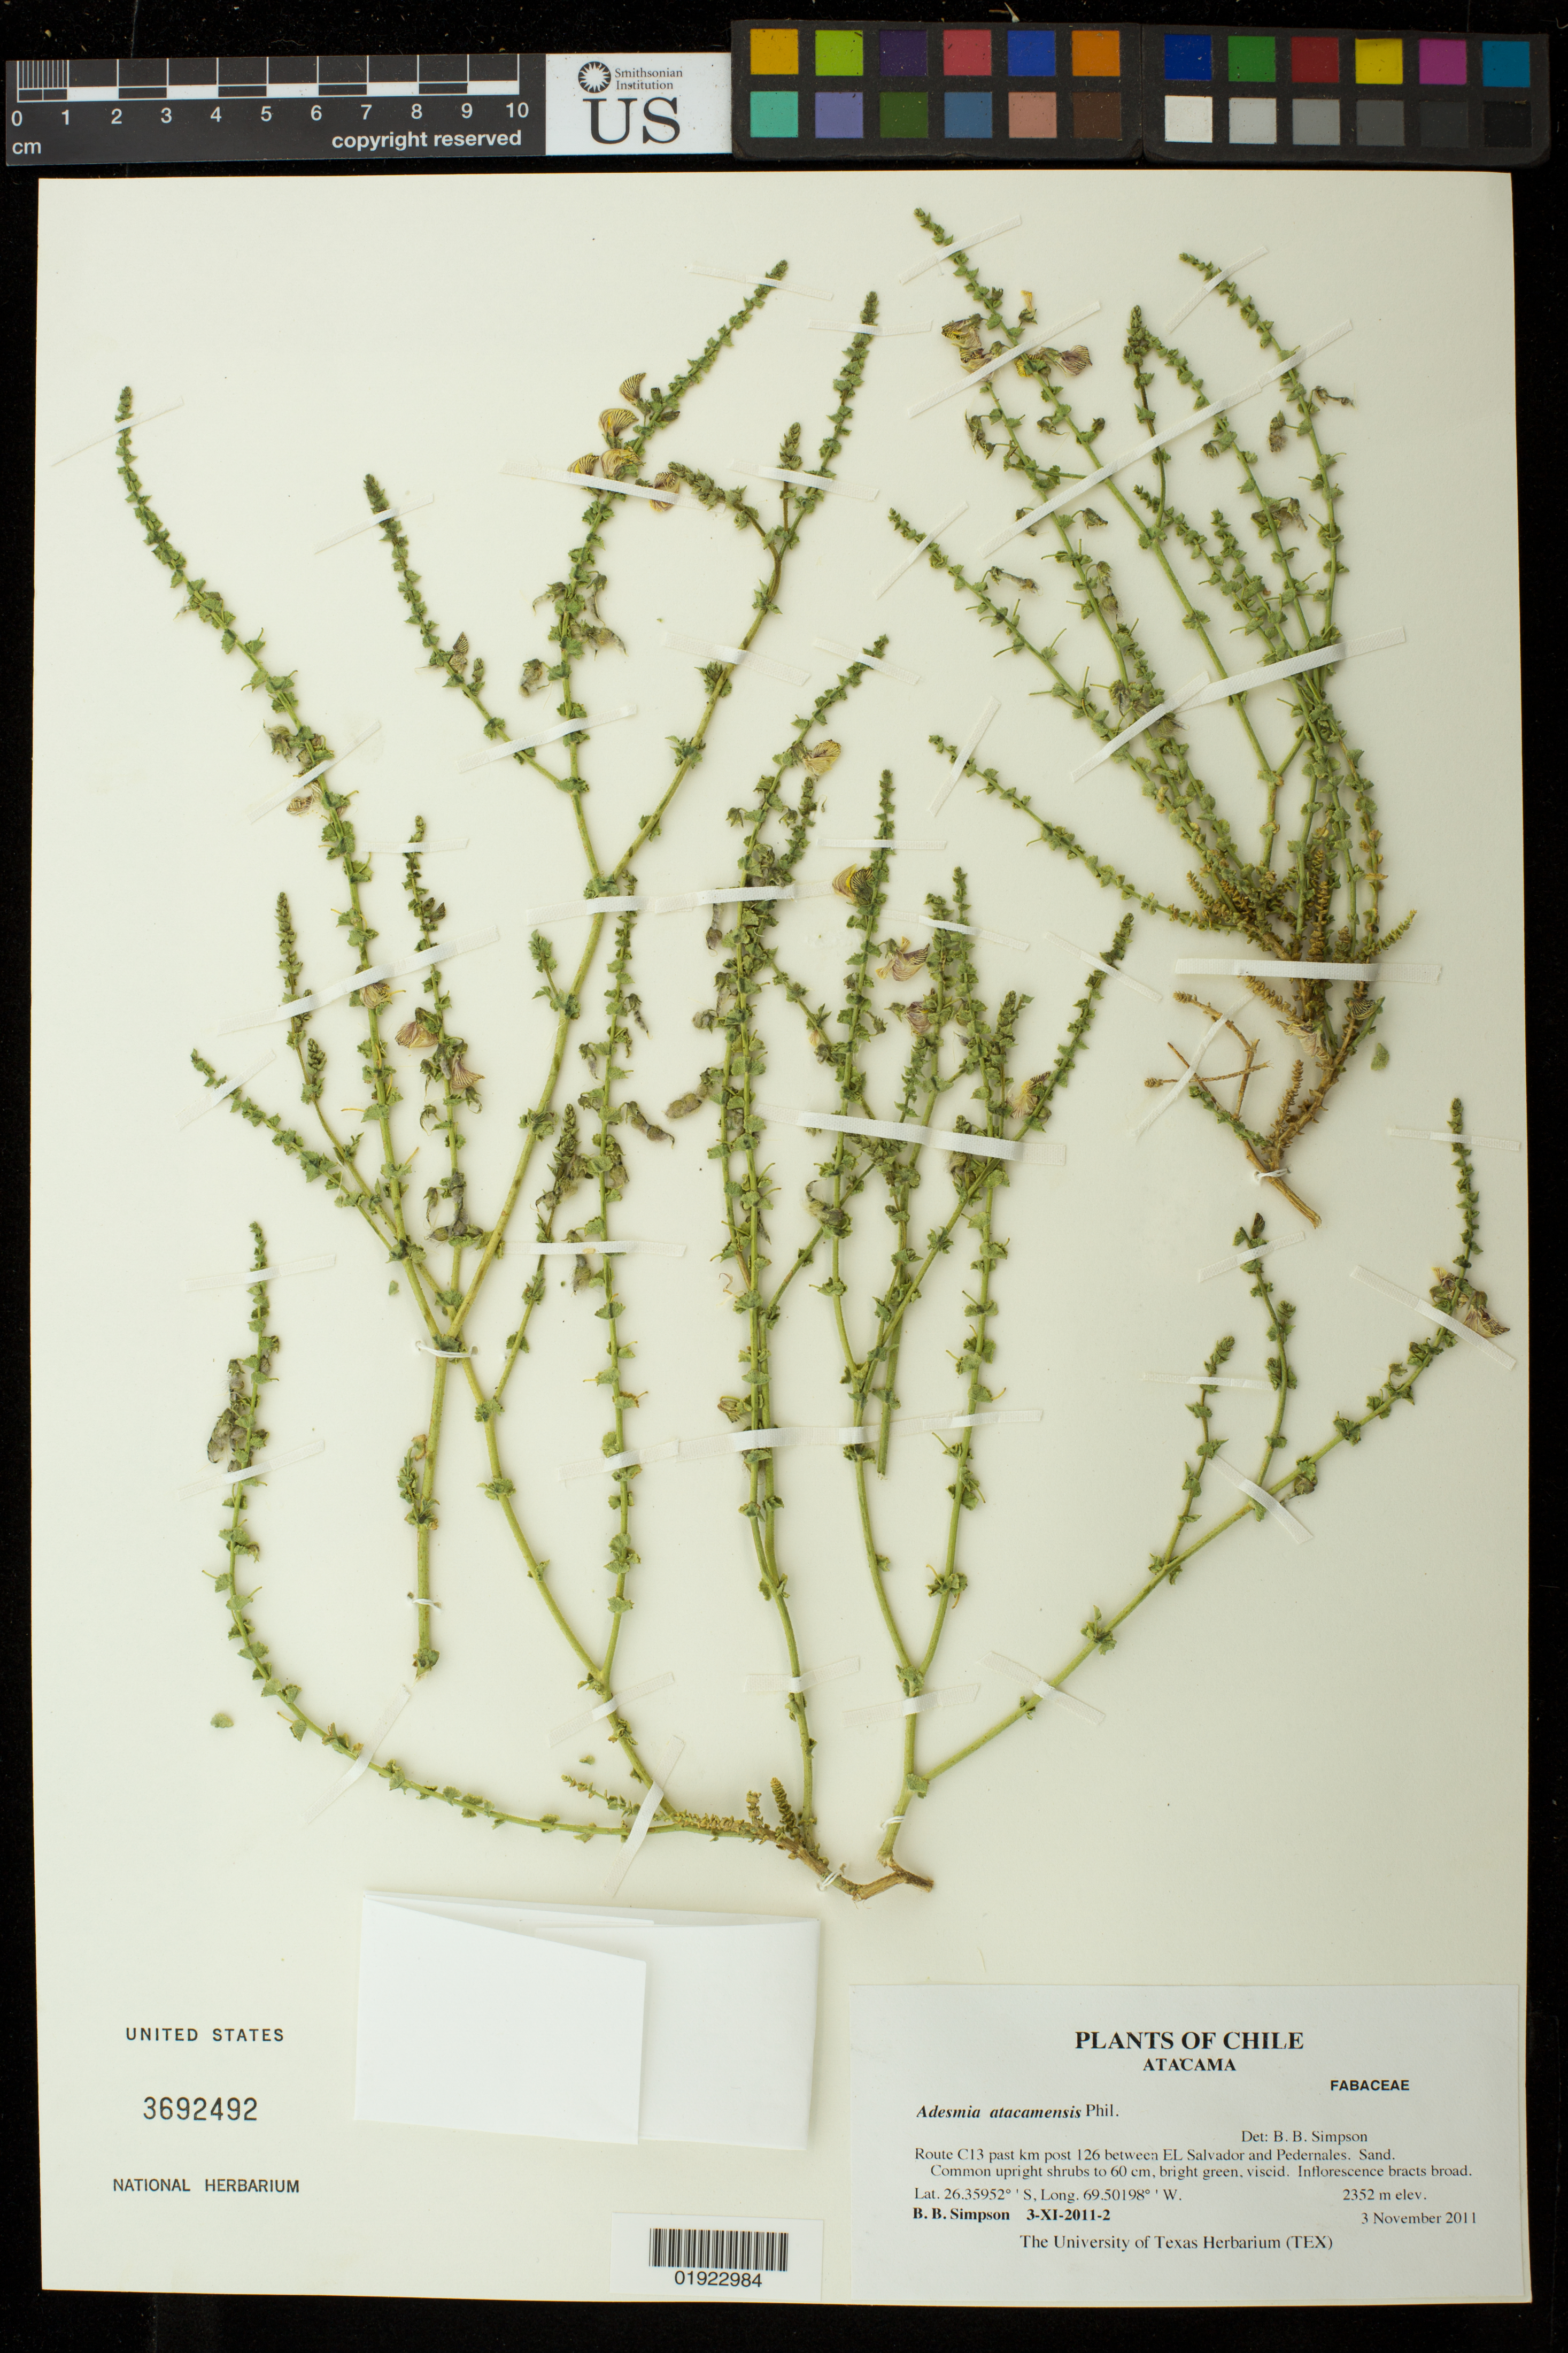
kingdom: Plantae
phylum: Tracheophyta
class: Magnoliopsida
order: Fabales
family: Fabaceae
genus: Adesmia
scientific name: Adesmia atacamensis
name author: Phil.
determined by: Simpson, B. B.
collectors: B. Simpson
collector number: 3-XI-2011-2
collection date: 2011-11-03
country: Chile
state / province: Atacama (III)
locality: Road C13 past km post 126 between El Salvador and Pedernales.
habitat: Sand.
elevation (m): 2352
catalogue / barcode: US 3692492